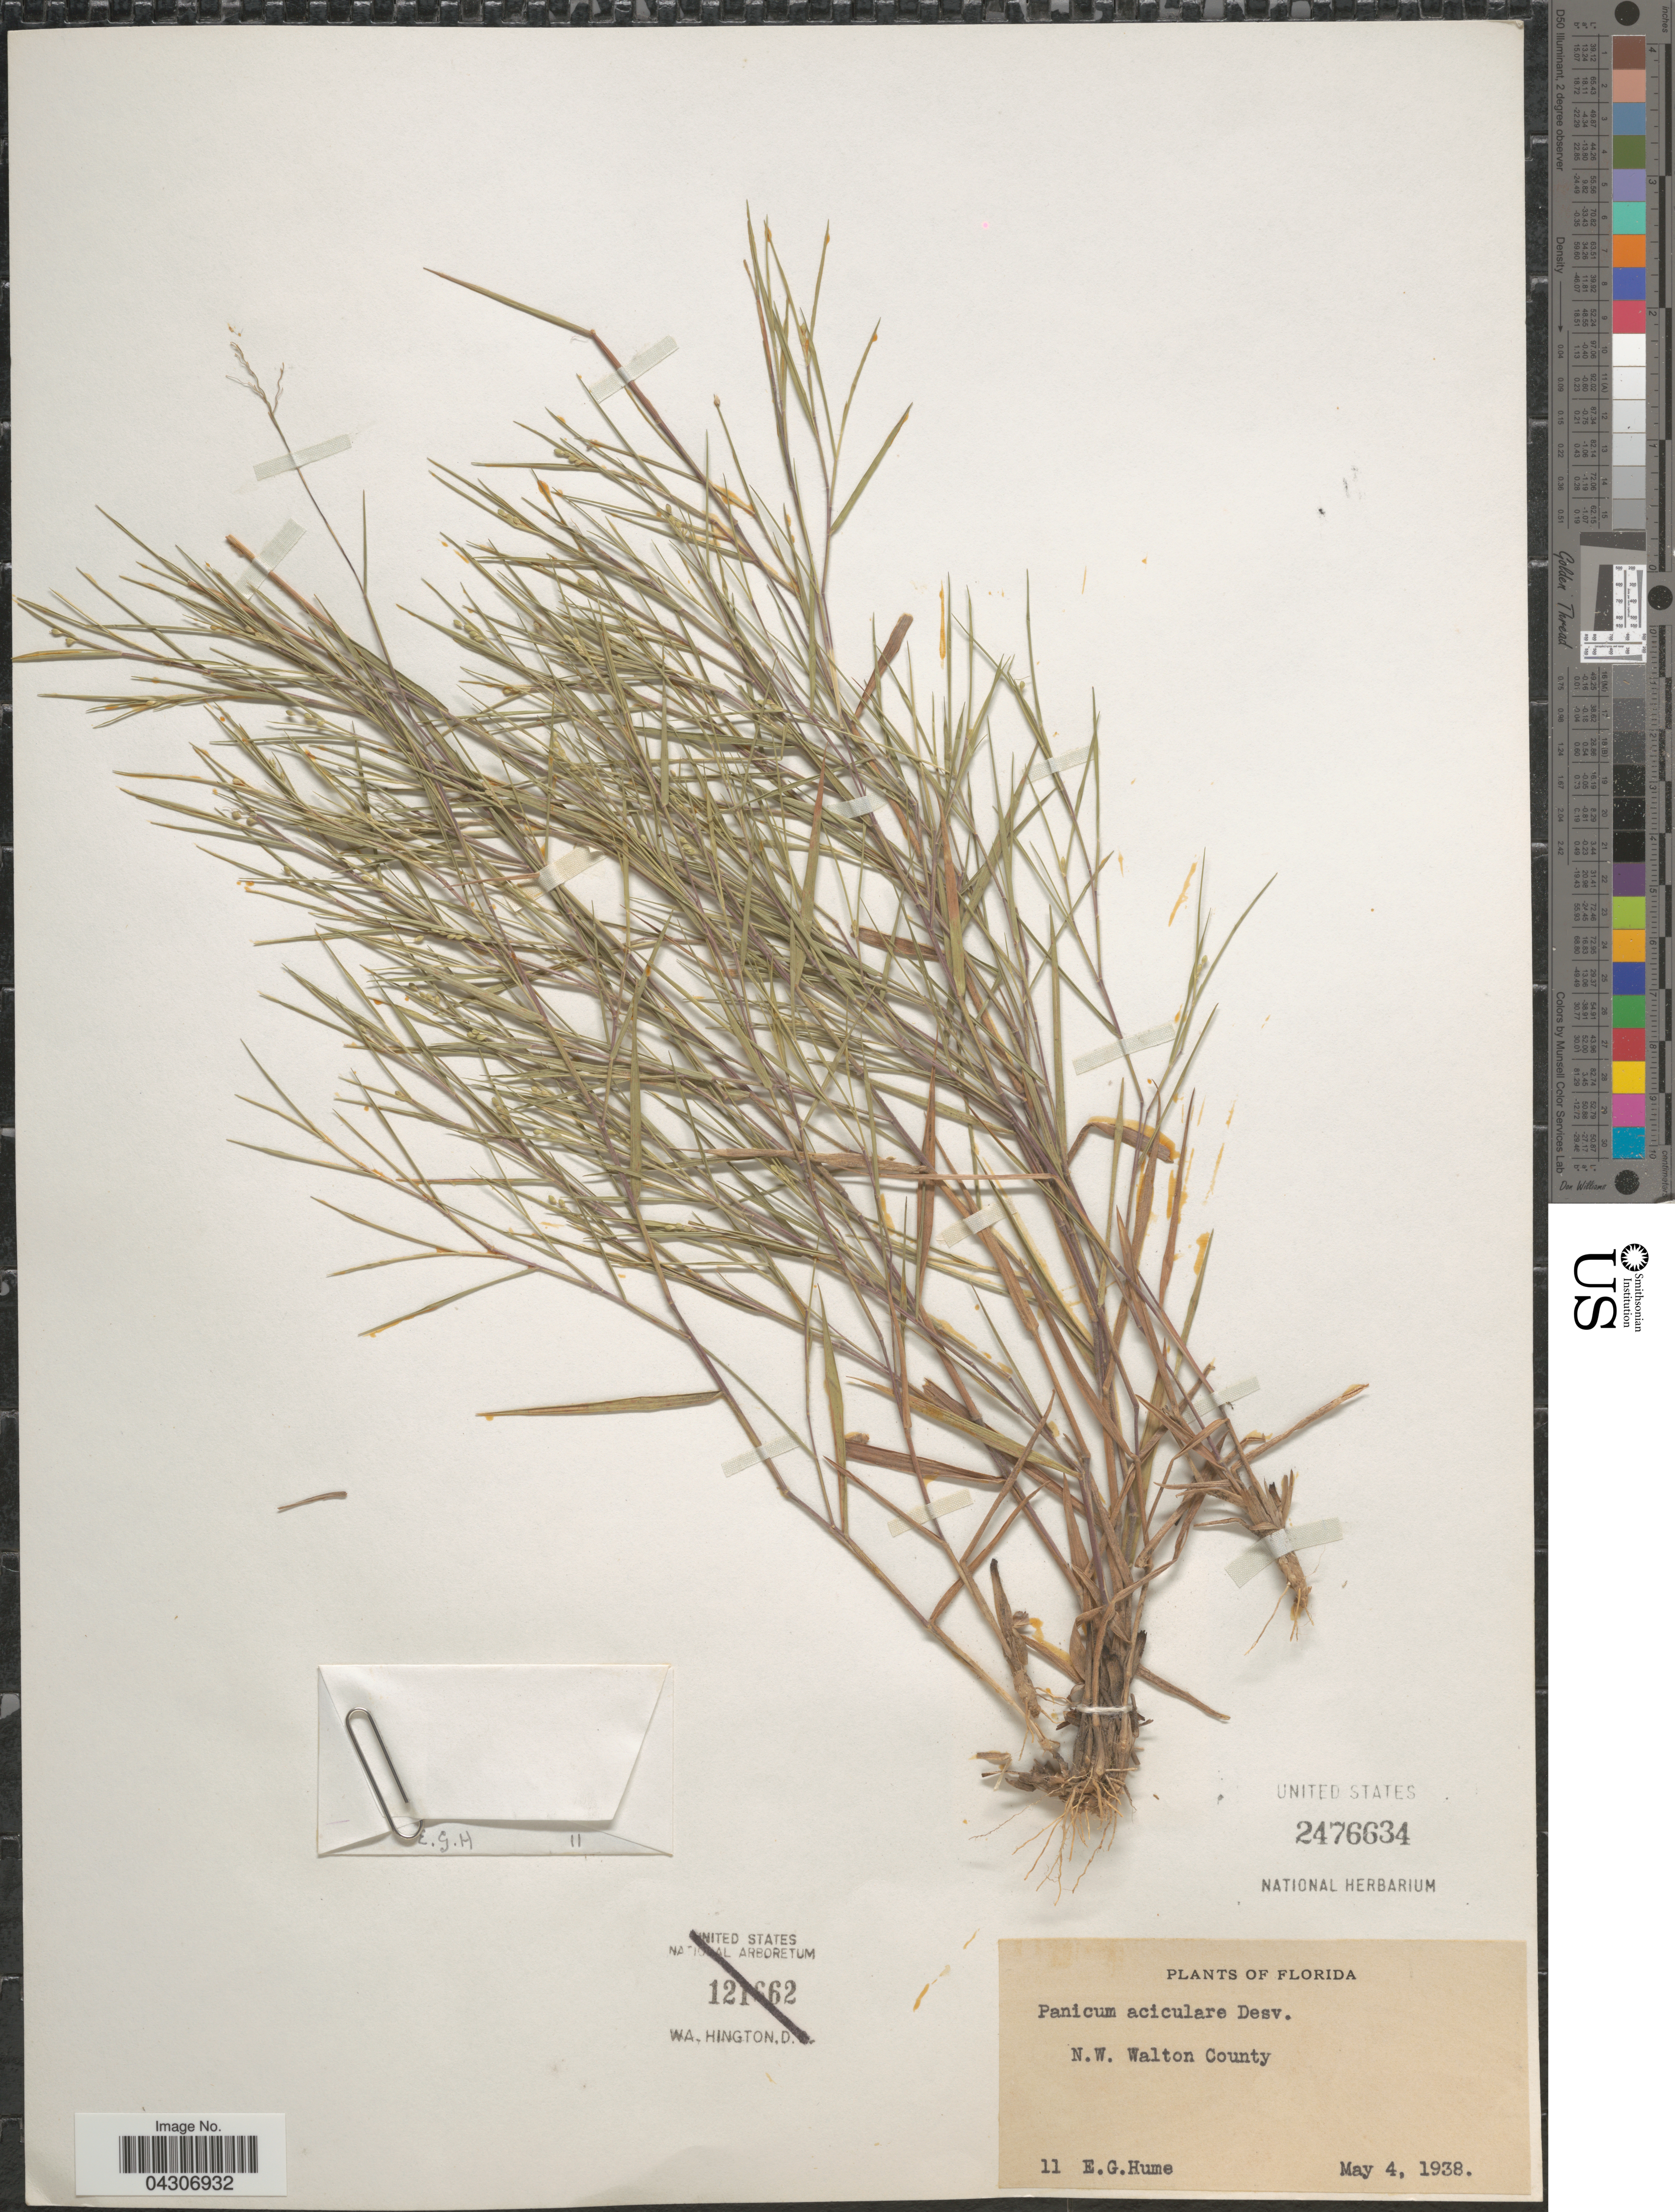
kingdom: Plantae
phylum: Tracheophyta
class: Liliopsida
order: Poales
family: Poaceae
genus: Dichanthelium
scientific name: Dichanthelium aciculare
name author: (Desv. ex Poir.) Gould & C.A. Clark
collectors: E. Hume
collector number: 11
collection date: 1938-05-04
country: United States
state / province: Florida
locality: N.W. Walton County.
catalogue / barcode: US 2476634